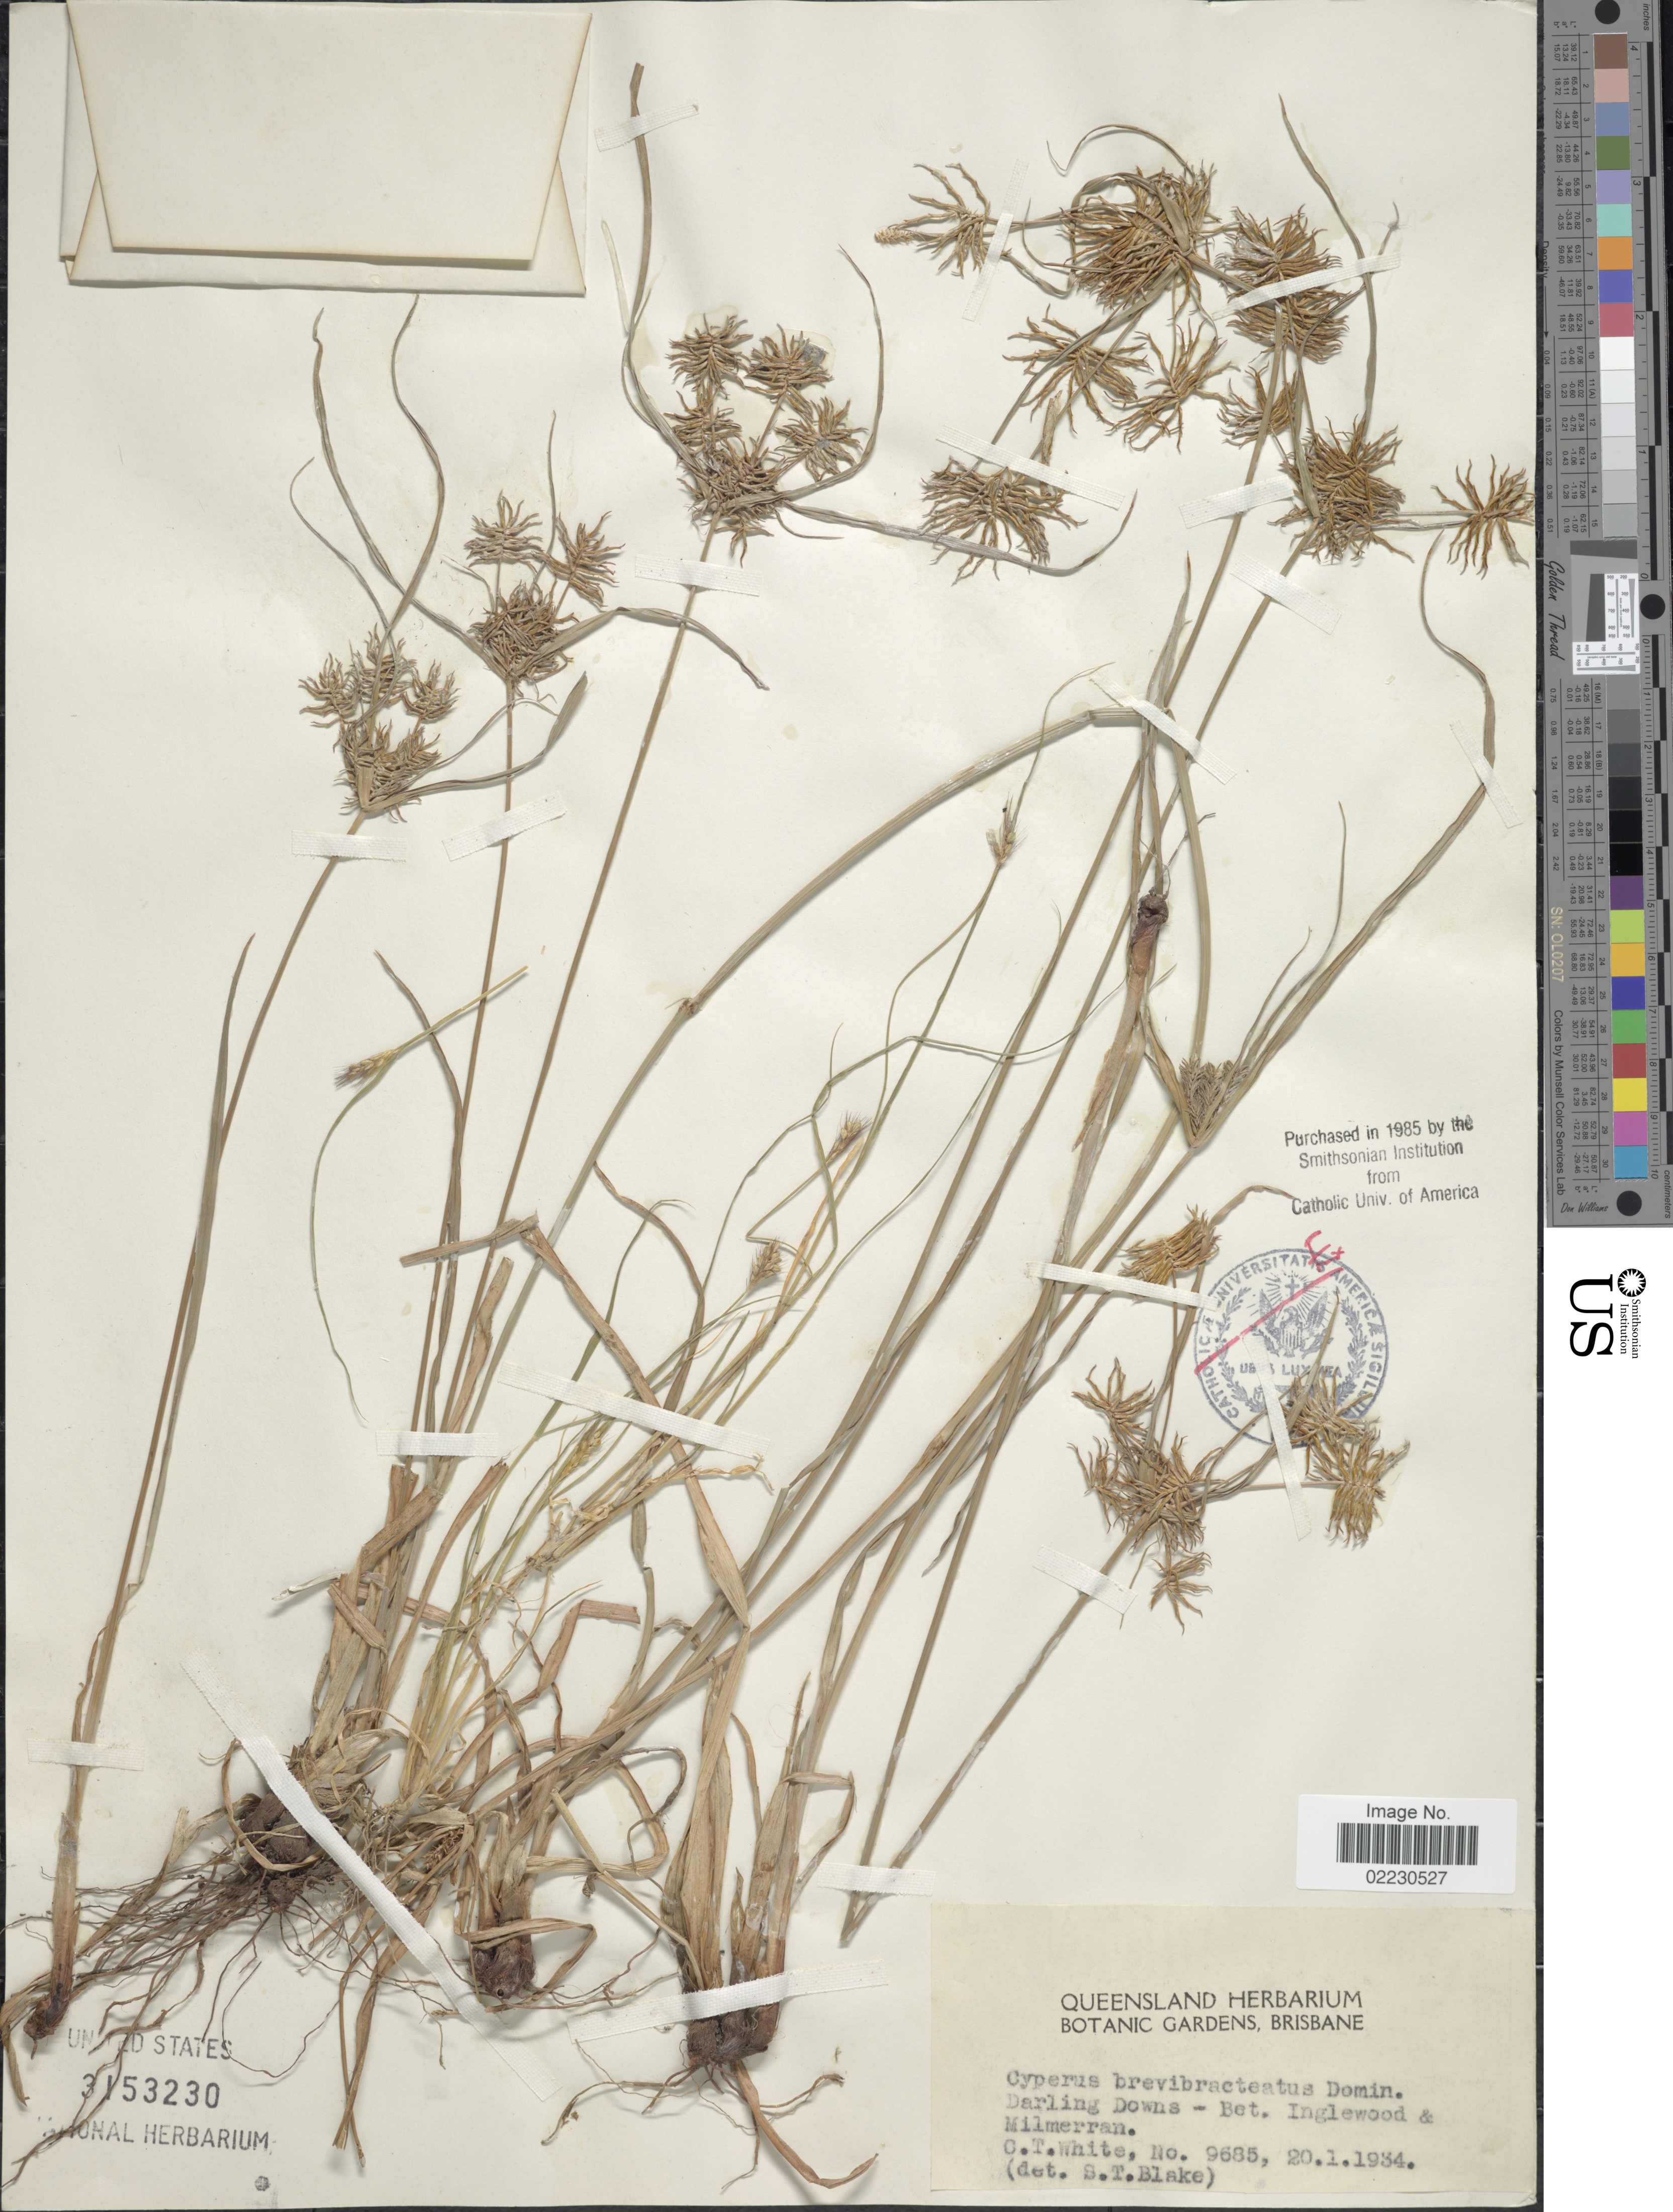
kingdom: Plantae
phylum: Tracheophyta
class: Liliopsida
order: Poales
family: Cyperaceae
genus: Cyperus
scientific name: Cyperus dietrichiae var. brevibracteatus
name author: (Domin) Kük.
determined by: Strong, Mark T., (BOT), Smithsonian Institution - National Museum of Natural History (UNITED STATES)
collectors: C. T. White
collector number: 9685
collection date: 1934-01-20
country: Australia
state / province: Queensland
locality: Darling Downs - Bet. Inglewood & Milmerran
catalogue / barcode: US 3153230